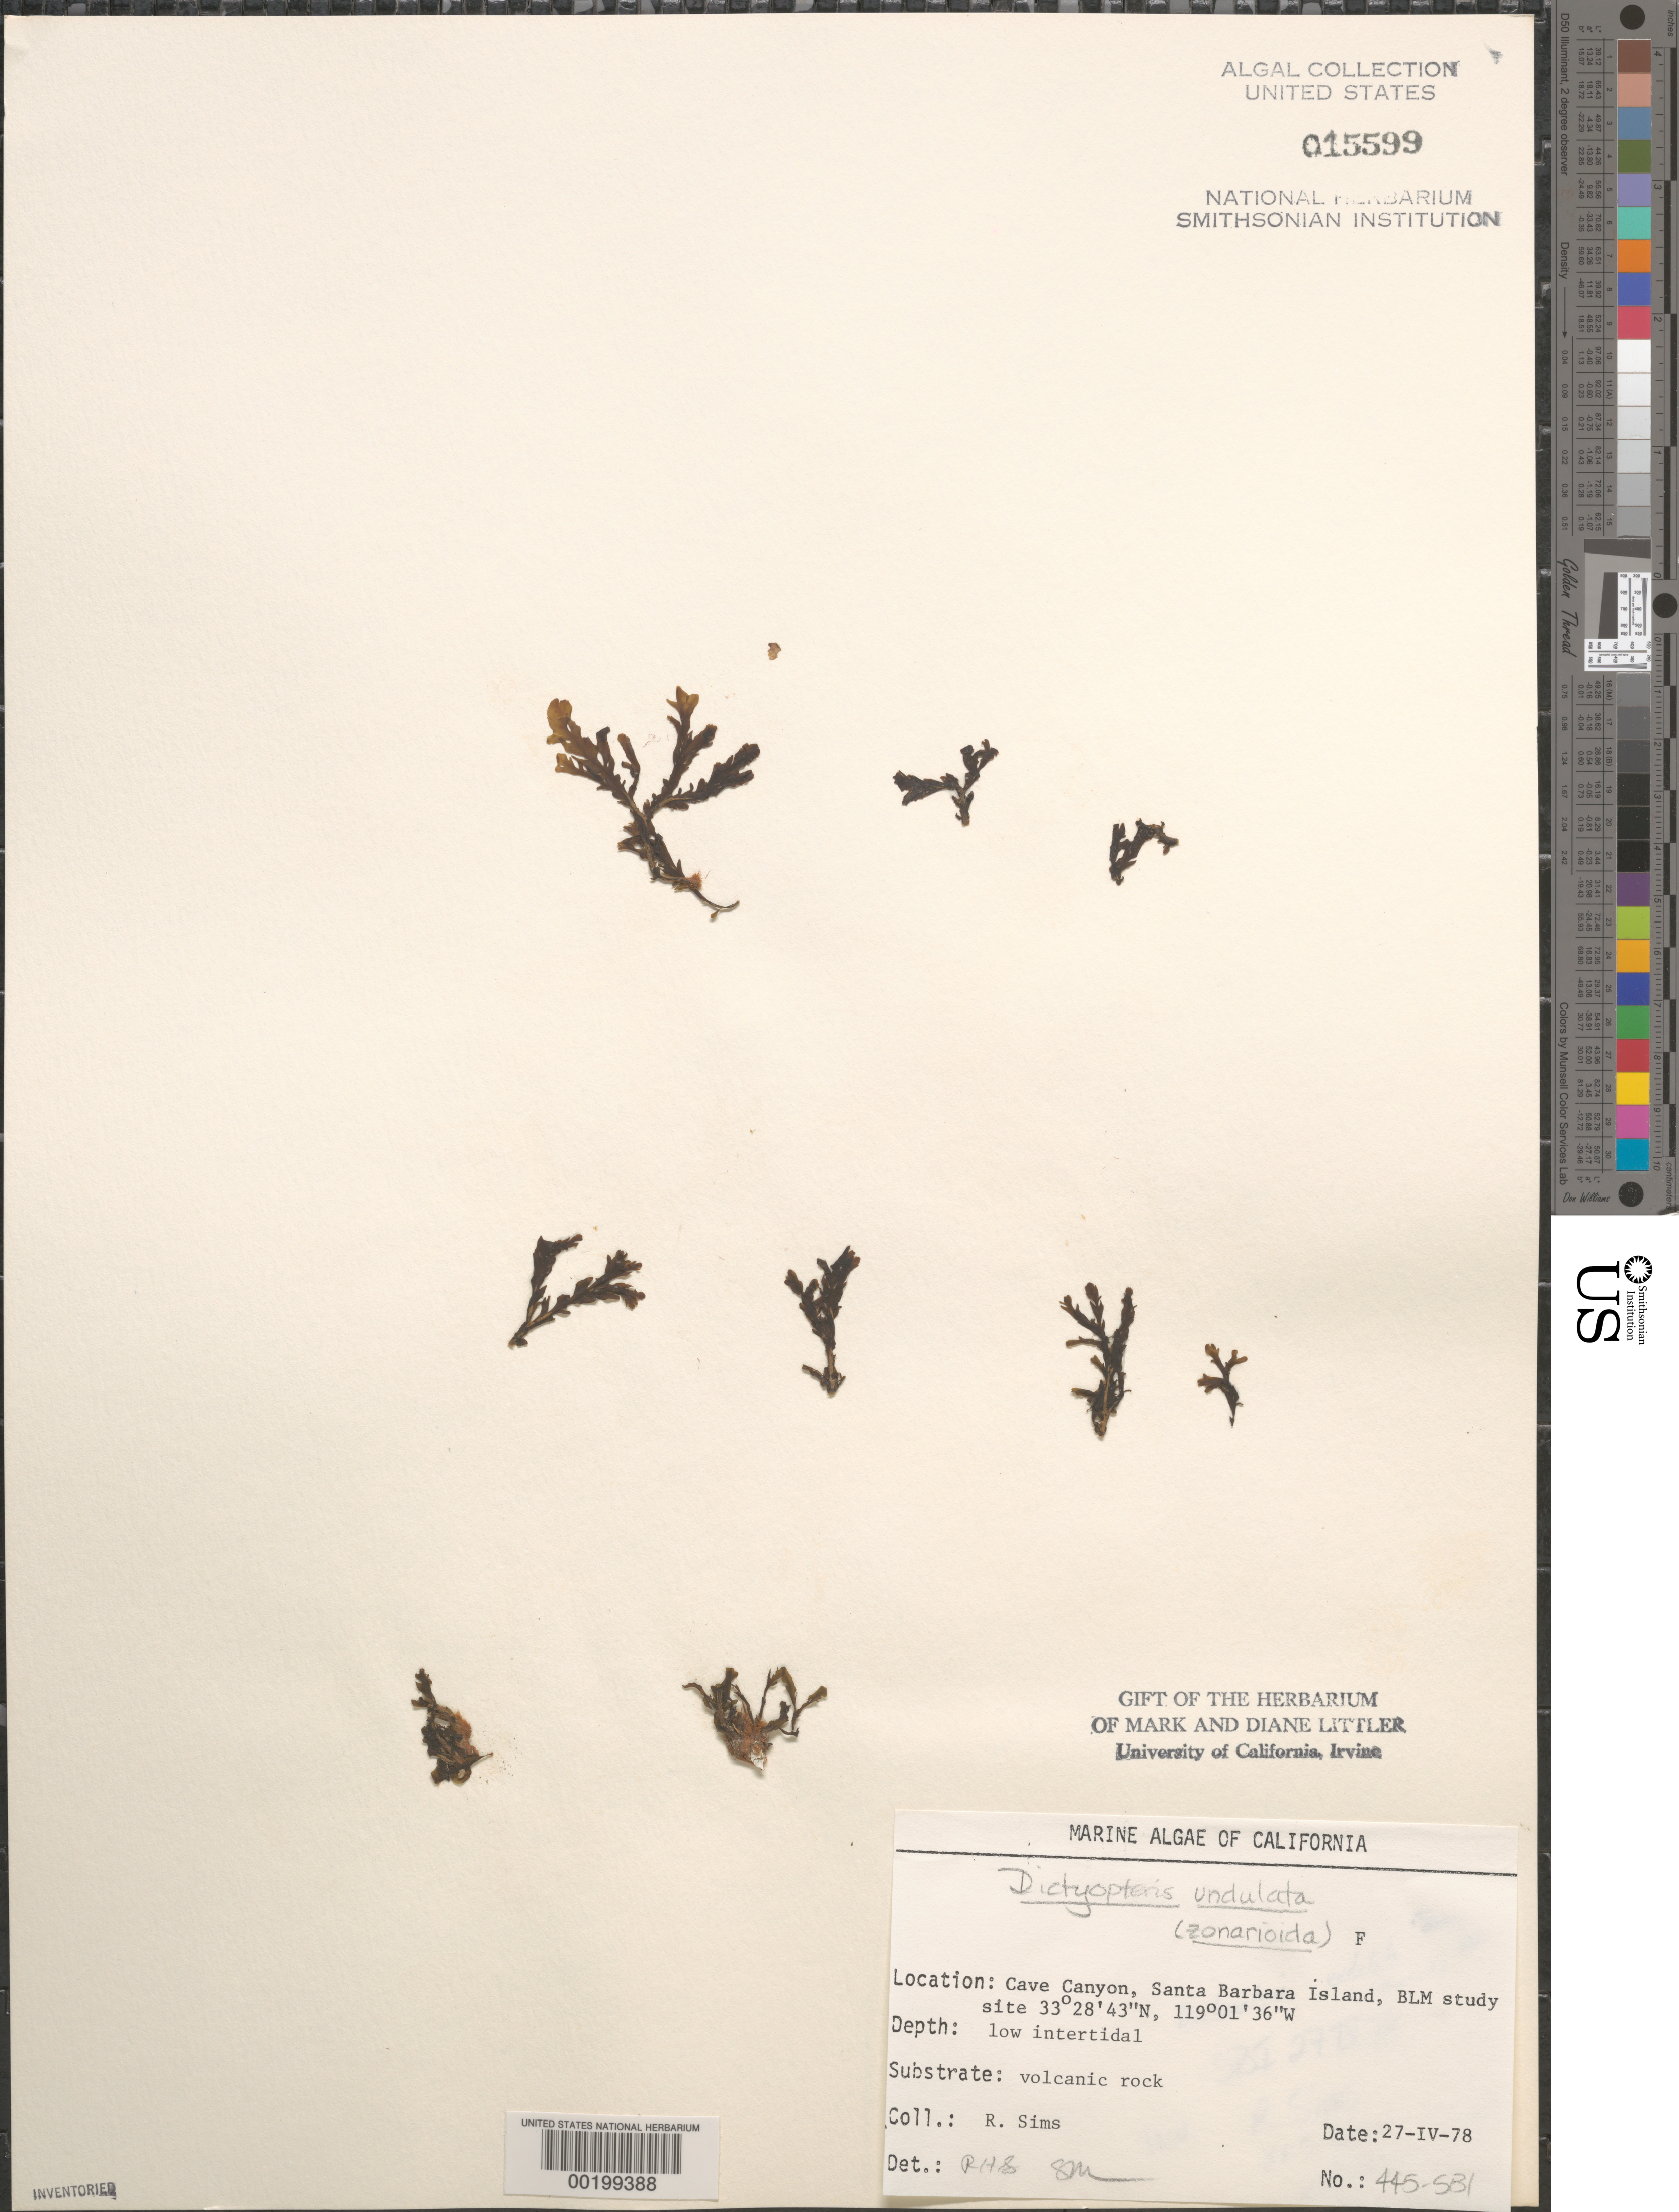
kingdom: Chromista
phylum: Ochrophyta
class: Phaeophyceae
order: Dictyotales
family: Dictyotaceae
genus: Dictyopteris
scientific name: Dictyopteris undulata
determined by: Sims, Robert H.; Murray, S. N.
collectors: R. H. Sims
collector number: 445-SBI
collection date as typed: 27 Apr 1978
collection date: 1978-04-27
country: United States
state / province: California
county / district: Santa Barbara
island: Santa Barbara Island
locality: Cave Canyon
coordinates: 33 28' 43" N, 119 01' 36" W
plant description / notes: BLM-SOCALBIGHT Rocky Intertidal Survey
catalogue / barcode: US 15599